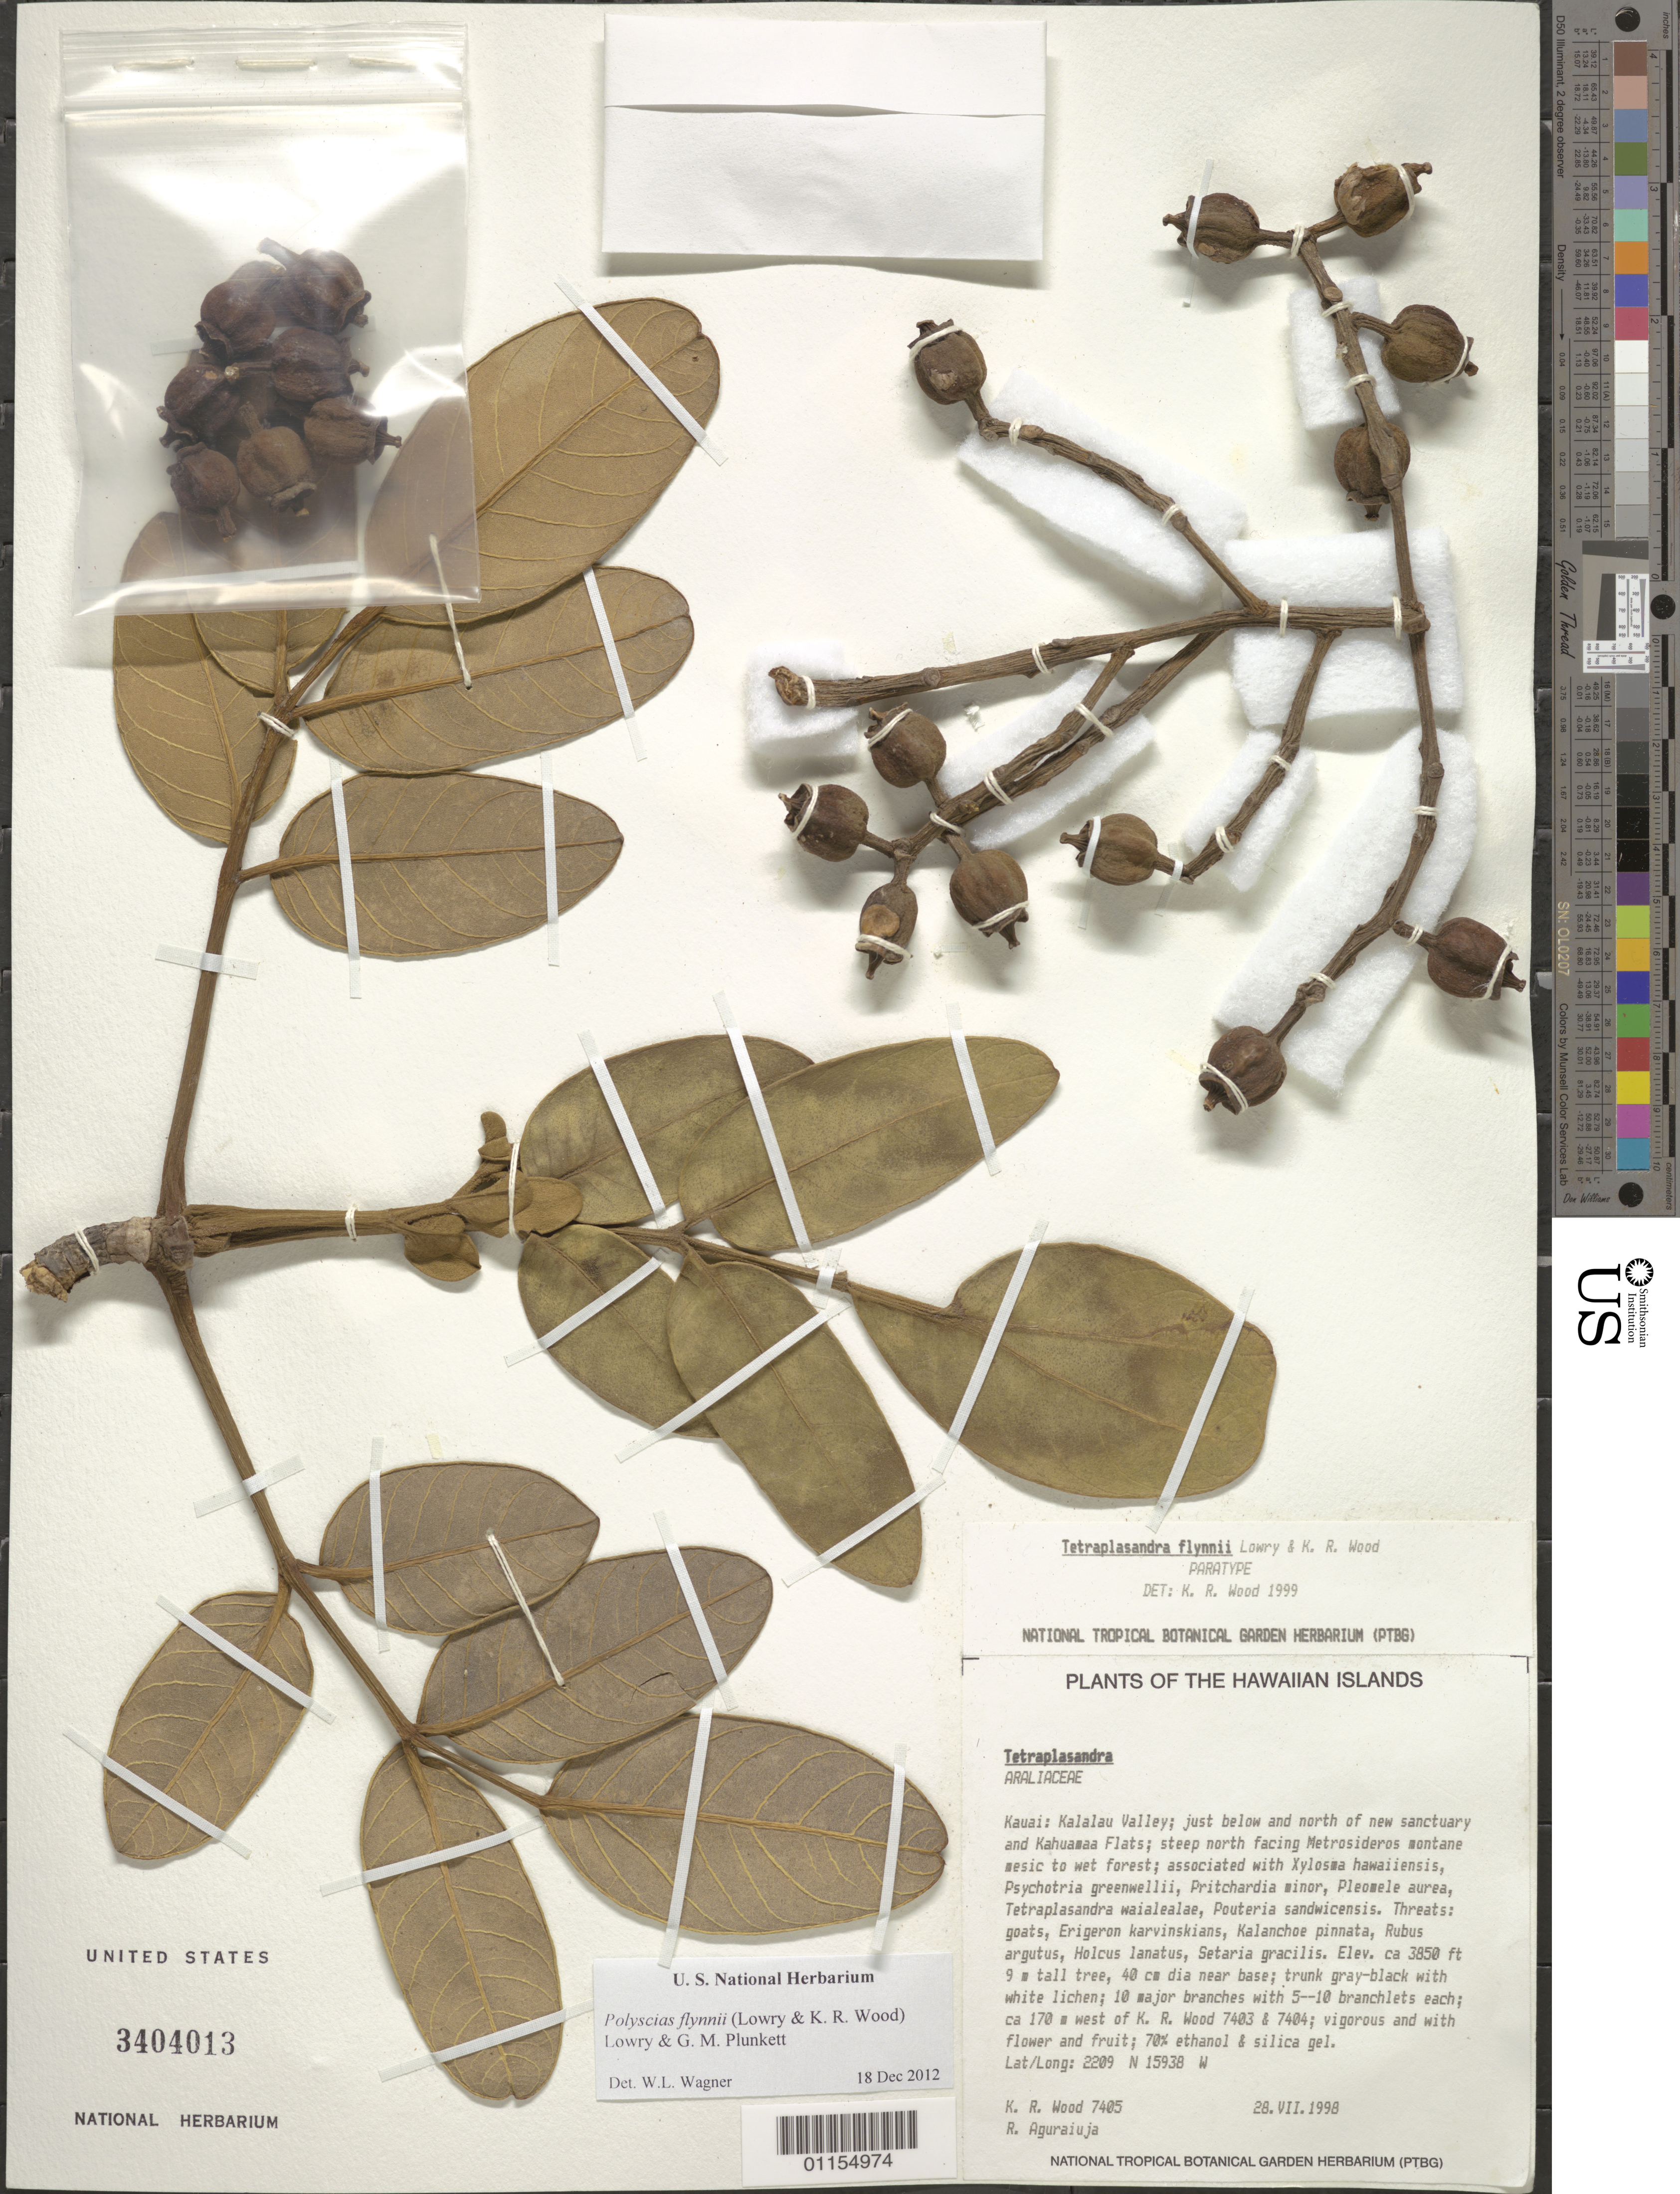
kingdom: Plantae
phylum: Tracheophyta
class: Magnoliopsida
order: Apiales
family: Araliaceae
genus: Polyscias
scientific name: Polyscias flynnii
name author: (Lowry & K.R. Wood) Lowry & G. M. Plunkett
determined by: Wagner, W. L., (BOT), Smithsonian Institution - National Museum of Natural History (UNITED STATES)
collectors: K. R. Wood & R. Aguraiuja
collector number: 7405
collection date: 1998-07-28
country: United States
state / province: Hawaii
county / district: Kauai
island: Kaua'i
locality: Kalalau Valley, just below and north of new sanctuary and Kahuamaa Flats.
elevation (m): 1173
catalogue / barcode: US 3404013